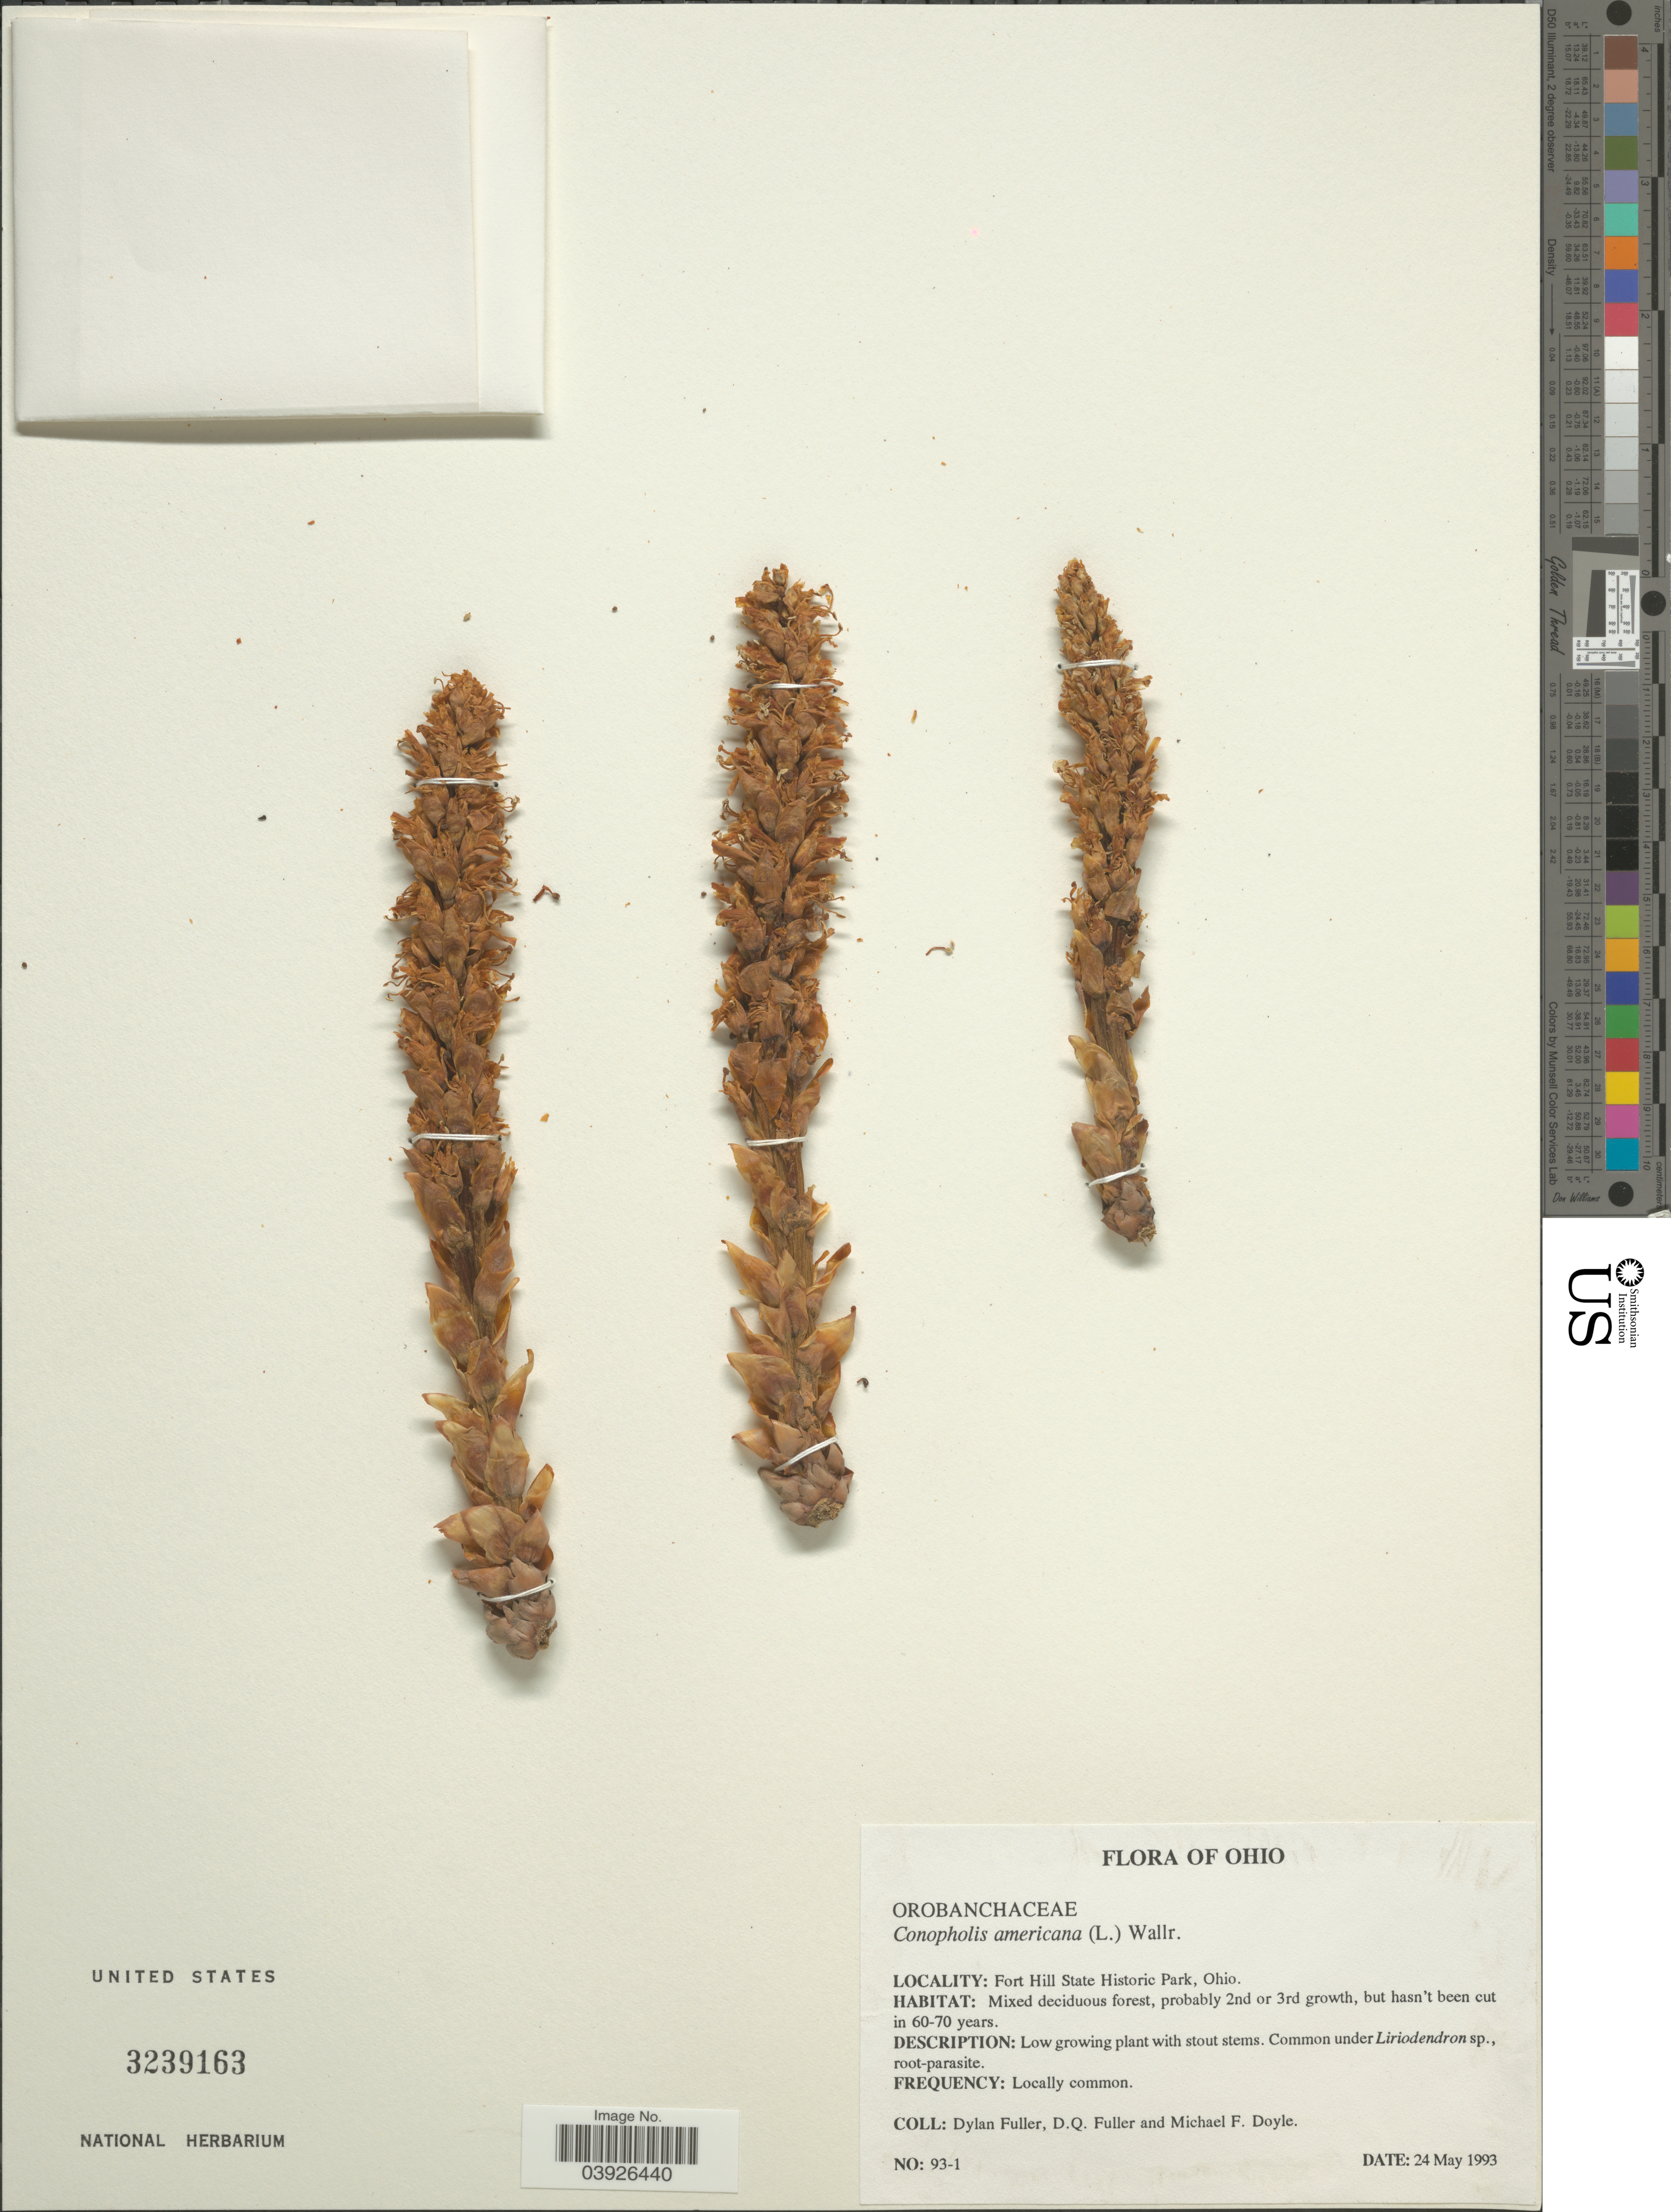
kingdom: Plantae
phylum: Tracheophyta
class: Magnoliopsida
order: Lamiales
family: Orobanchaceae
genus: Conopholis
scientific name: Conopholis americana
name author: (L. f.) Wallr.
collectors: D. X. Fuller, D. Q. Fuller & M. Doyle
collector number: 93-1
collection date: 1993-05-24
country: United States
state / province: Ohio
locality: Fort Hill State Historic Park.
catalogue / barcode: US 3239163